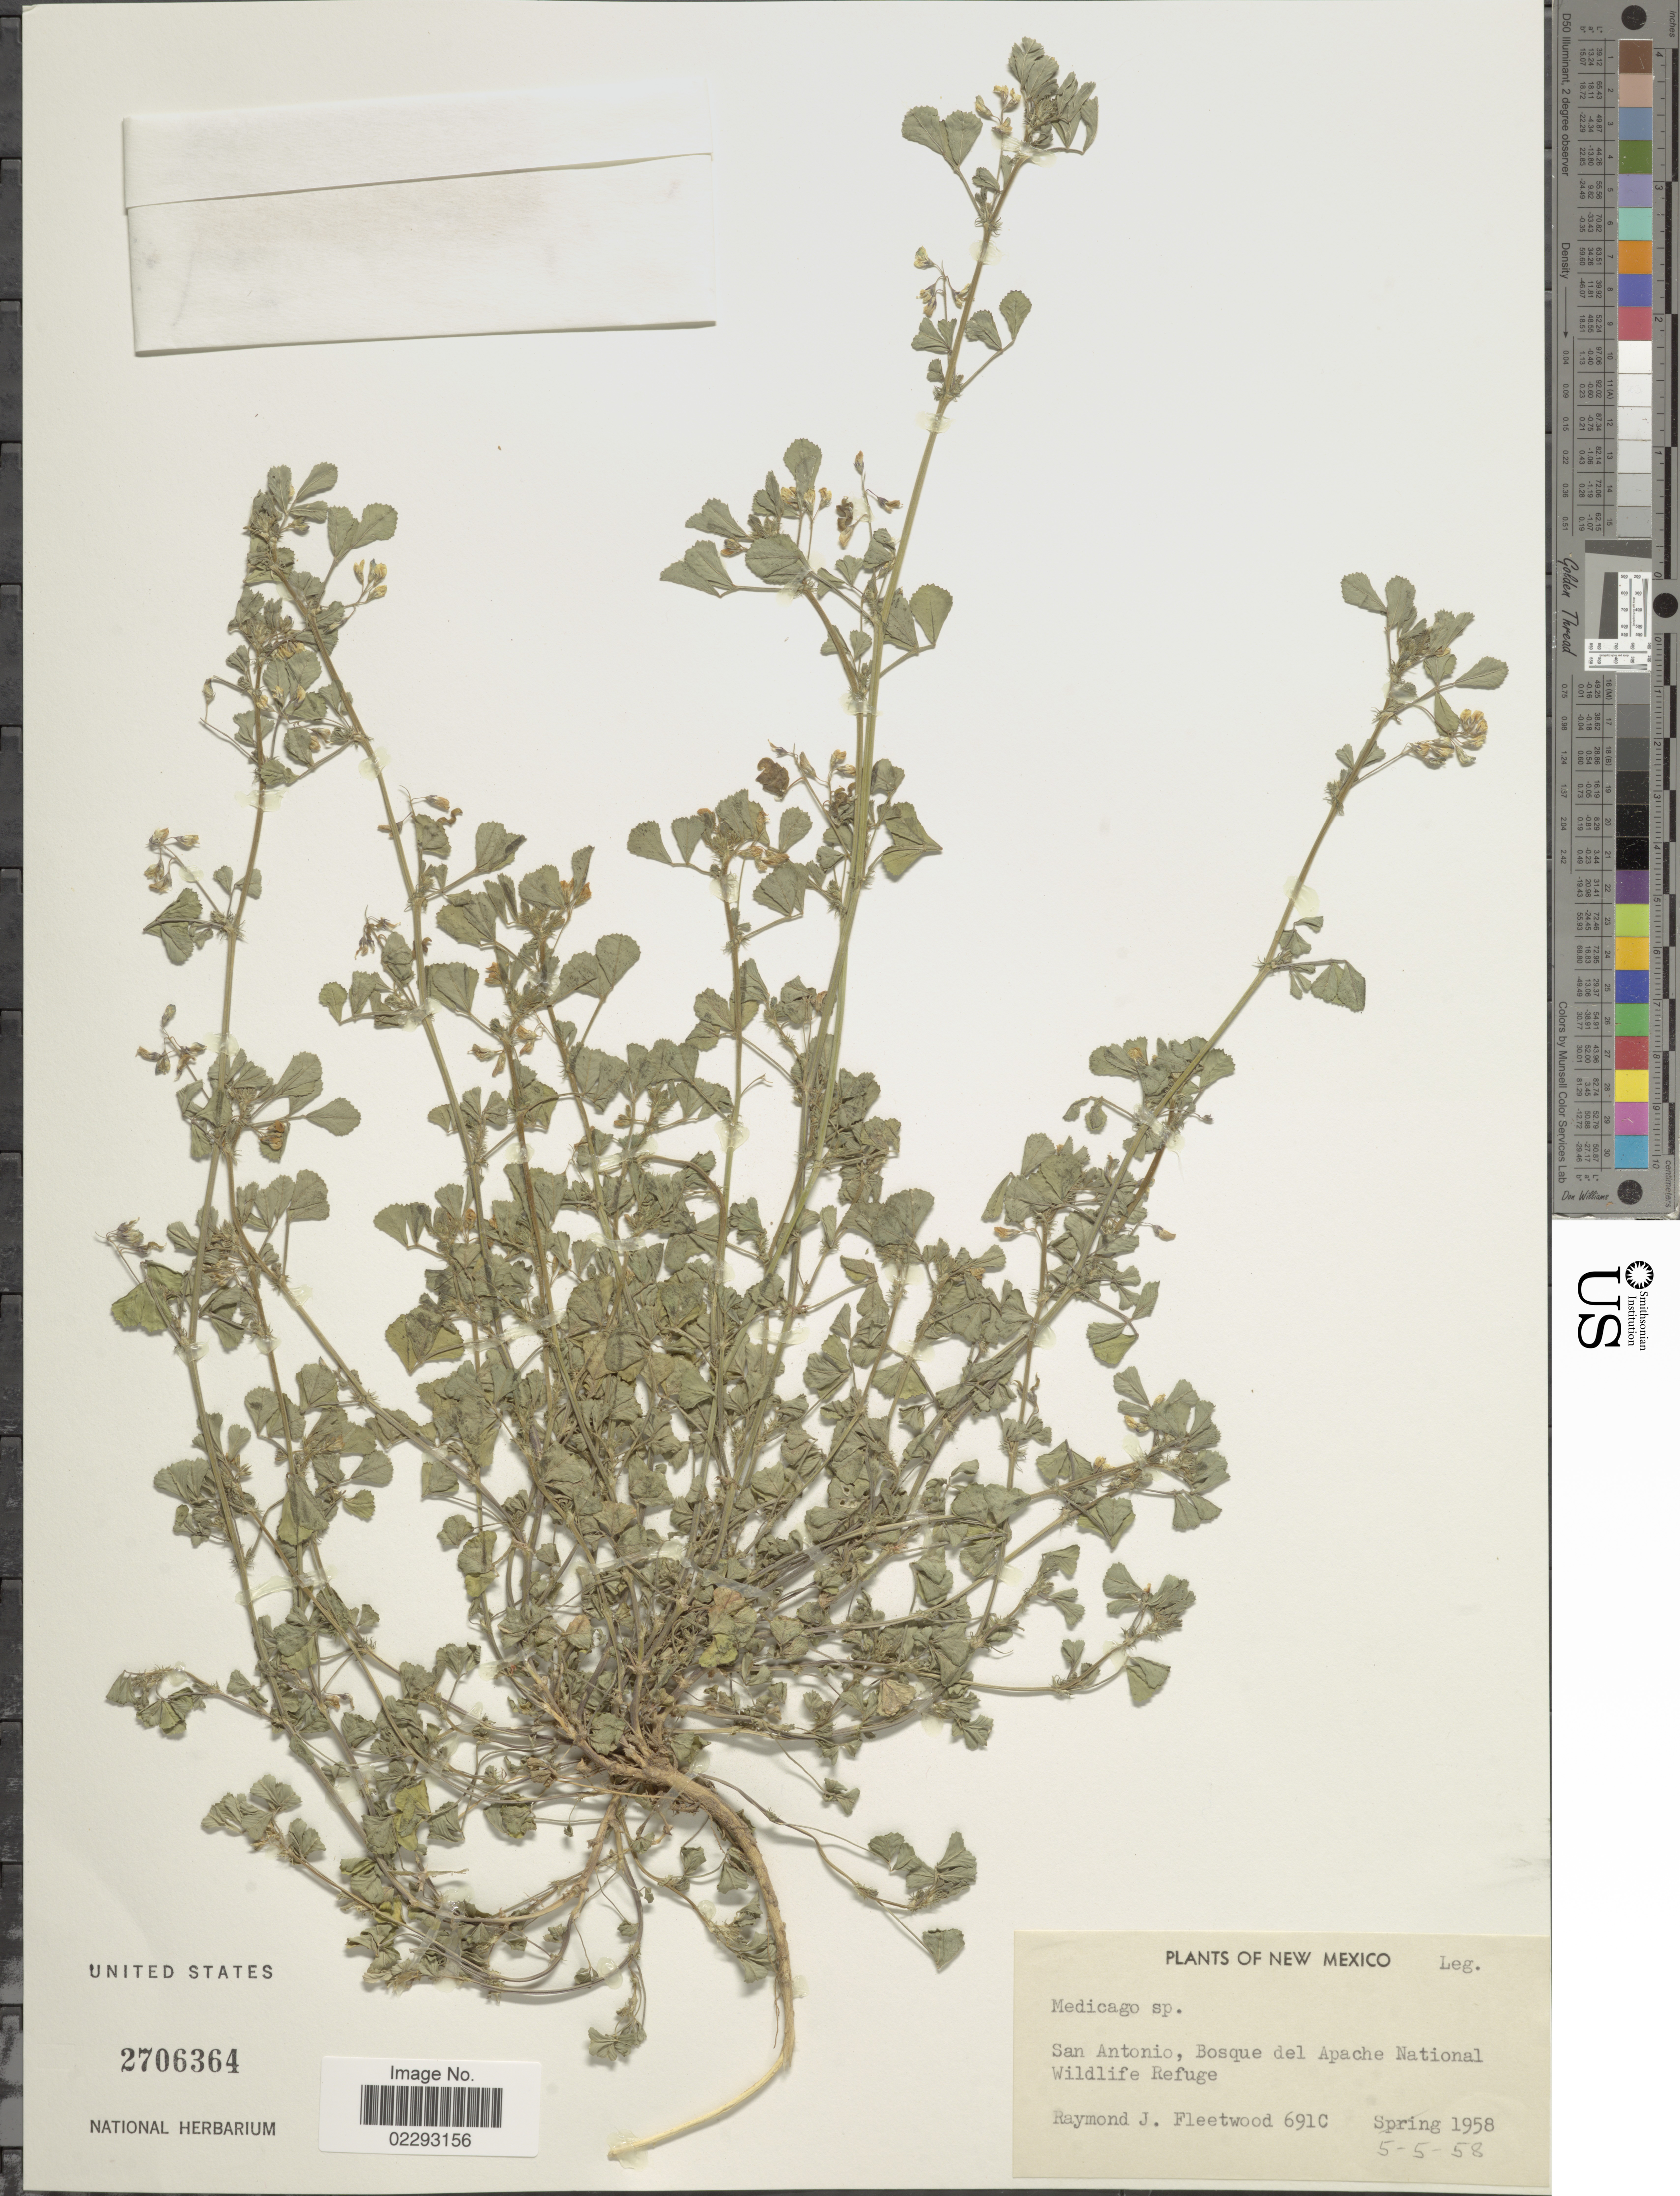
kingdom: Plantae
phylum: Tracheophyta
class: Magnoliopsida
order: Fabales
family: Fabaceae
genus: Medicago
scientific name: Medicago sp.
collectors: R. J. Fleetwood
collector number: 691C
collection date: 1958-05-05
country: United States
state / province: New Mexico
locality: New Mexico, San Antonio, Bosque del Apache National Wildlife Refuge.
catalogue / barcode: US 2706364